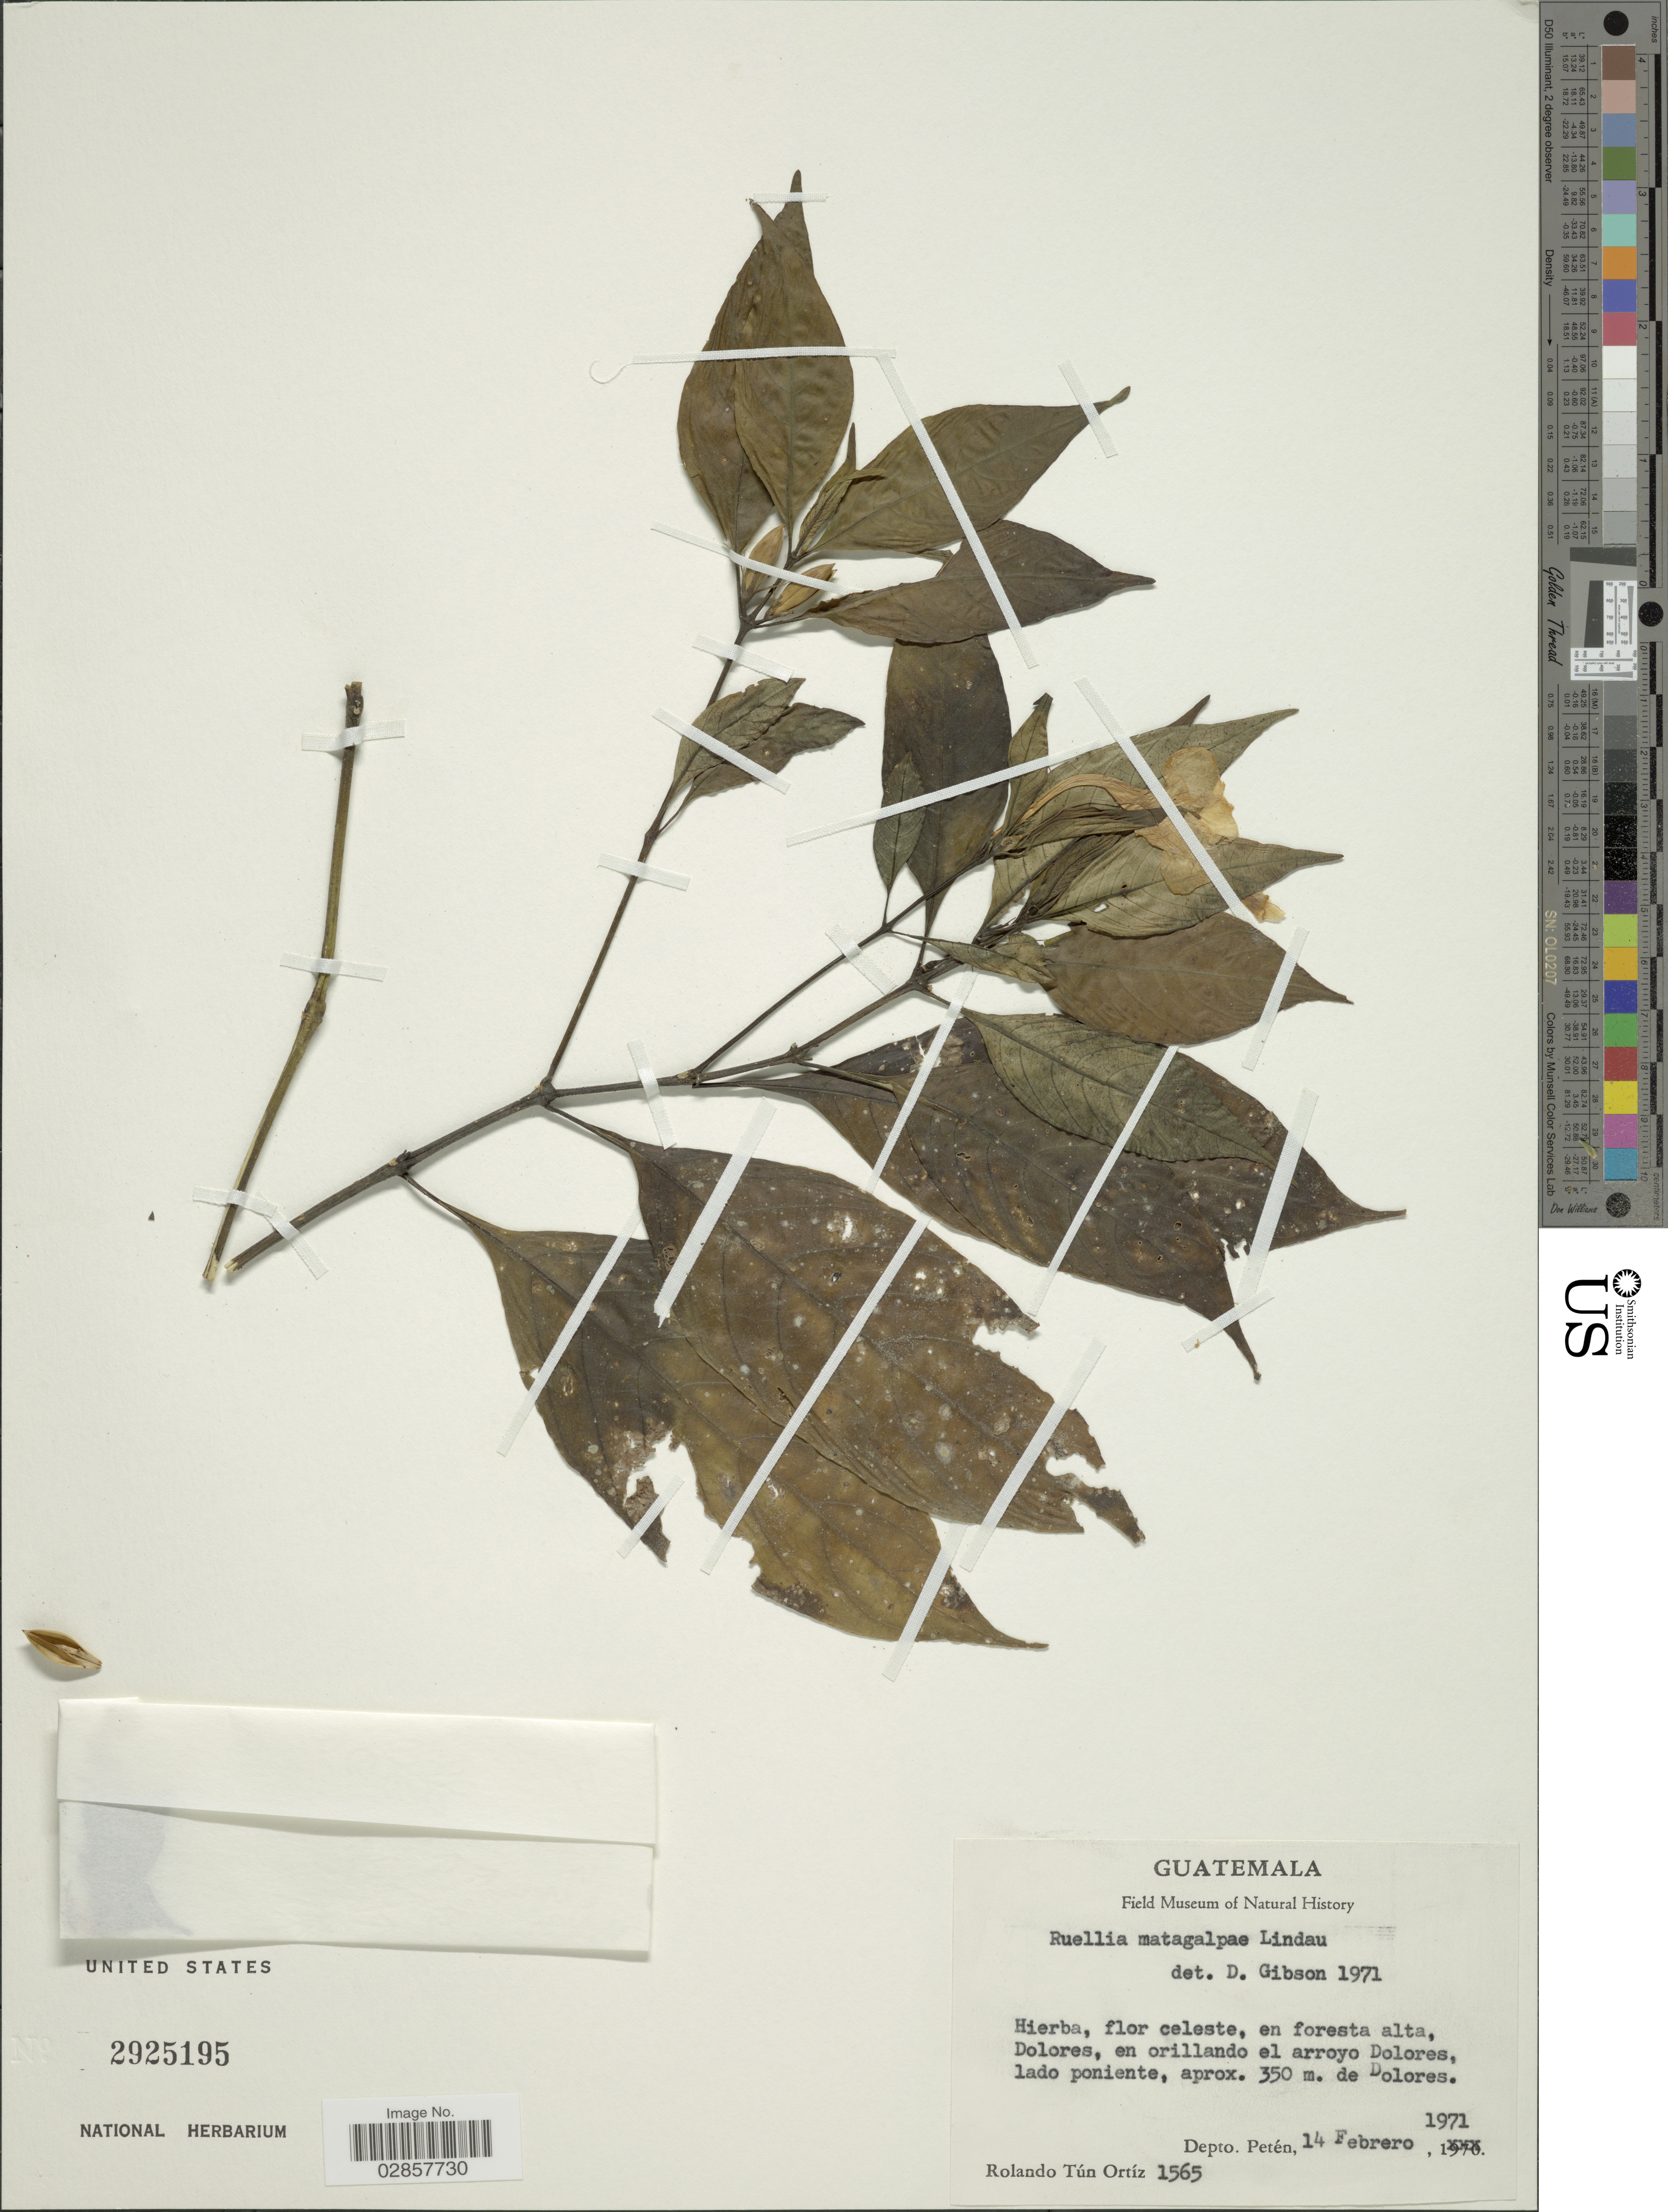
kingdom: Plantae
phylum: Tracheophyta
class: Magnoliopsida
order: Lamiales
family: Acanthaceae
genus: Ruellia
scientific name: Ruellia matagalpae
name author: Lindau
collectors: R. T. Ortíz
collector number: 1565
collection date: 1971-02-14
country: Guatemala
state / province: El Petén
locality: En foresta alta, Dolores, en orillando el arroyo Dolores, lado poniente de Dolores, Depto. Petén.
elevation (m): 350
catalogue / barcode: US 2925195